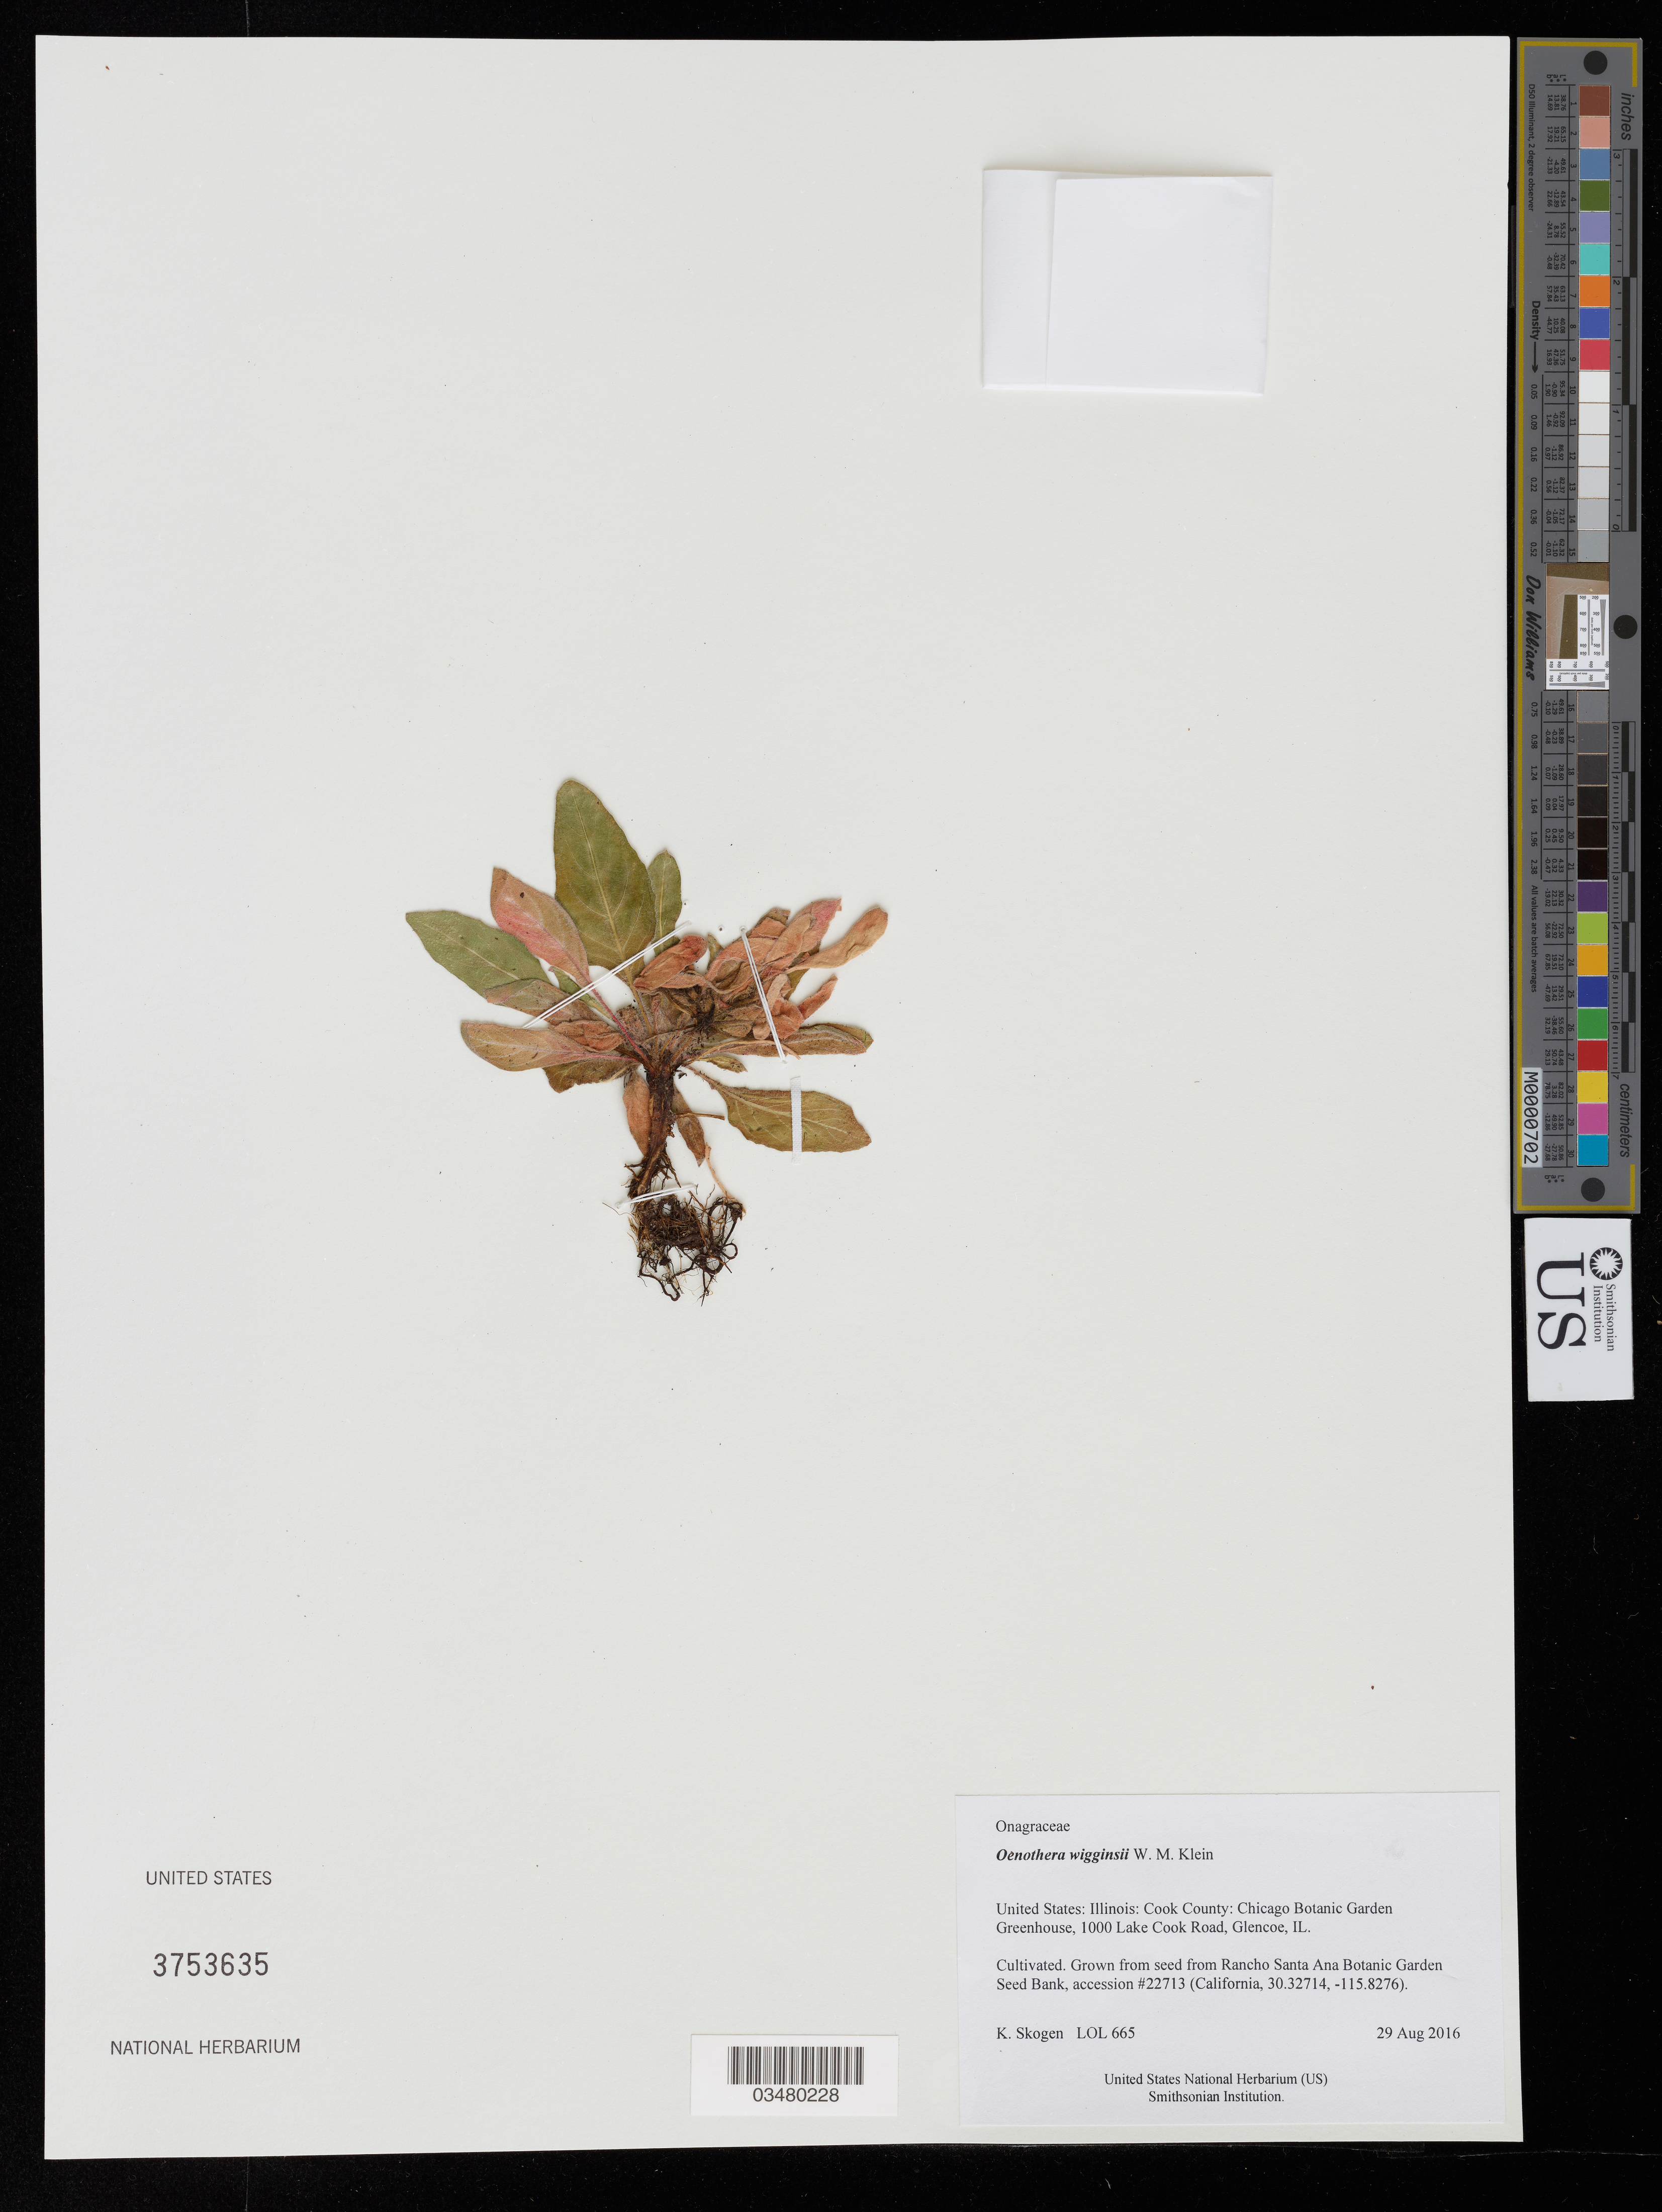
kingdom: Plantae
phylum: Tracheophyta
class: Magnoliopsida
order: Myrtales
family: Onagraceae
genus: Oenothera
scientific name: Oenothera wigginsii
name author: W.M. Klein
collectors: K. Skogen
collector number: LOL 665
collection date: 2016-08-29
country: United States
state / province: Illinois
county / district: Cook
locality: Chicago Botanic Garden Greenhouse, 1000 Lake Cook Road, Glencoe, IL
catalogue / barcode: US 3753635